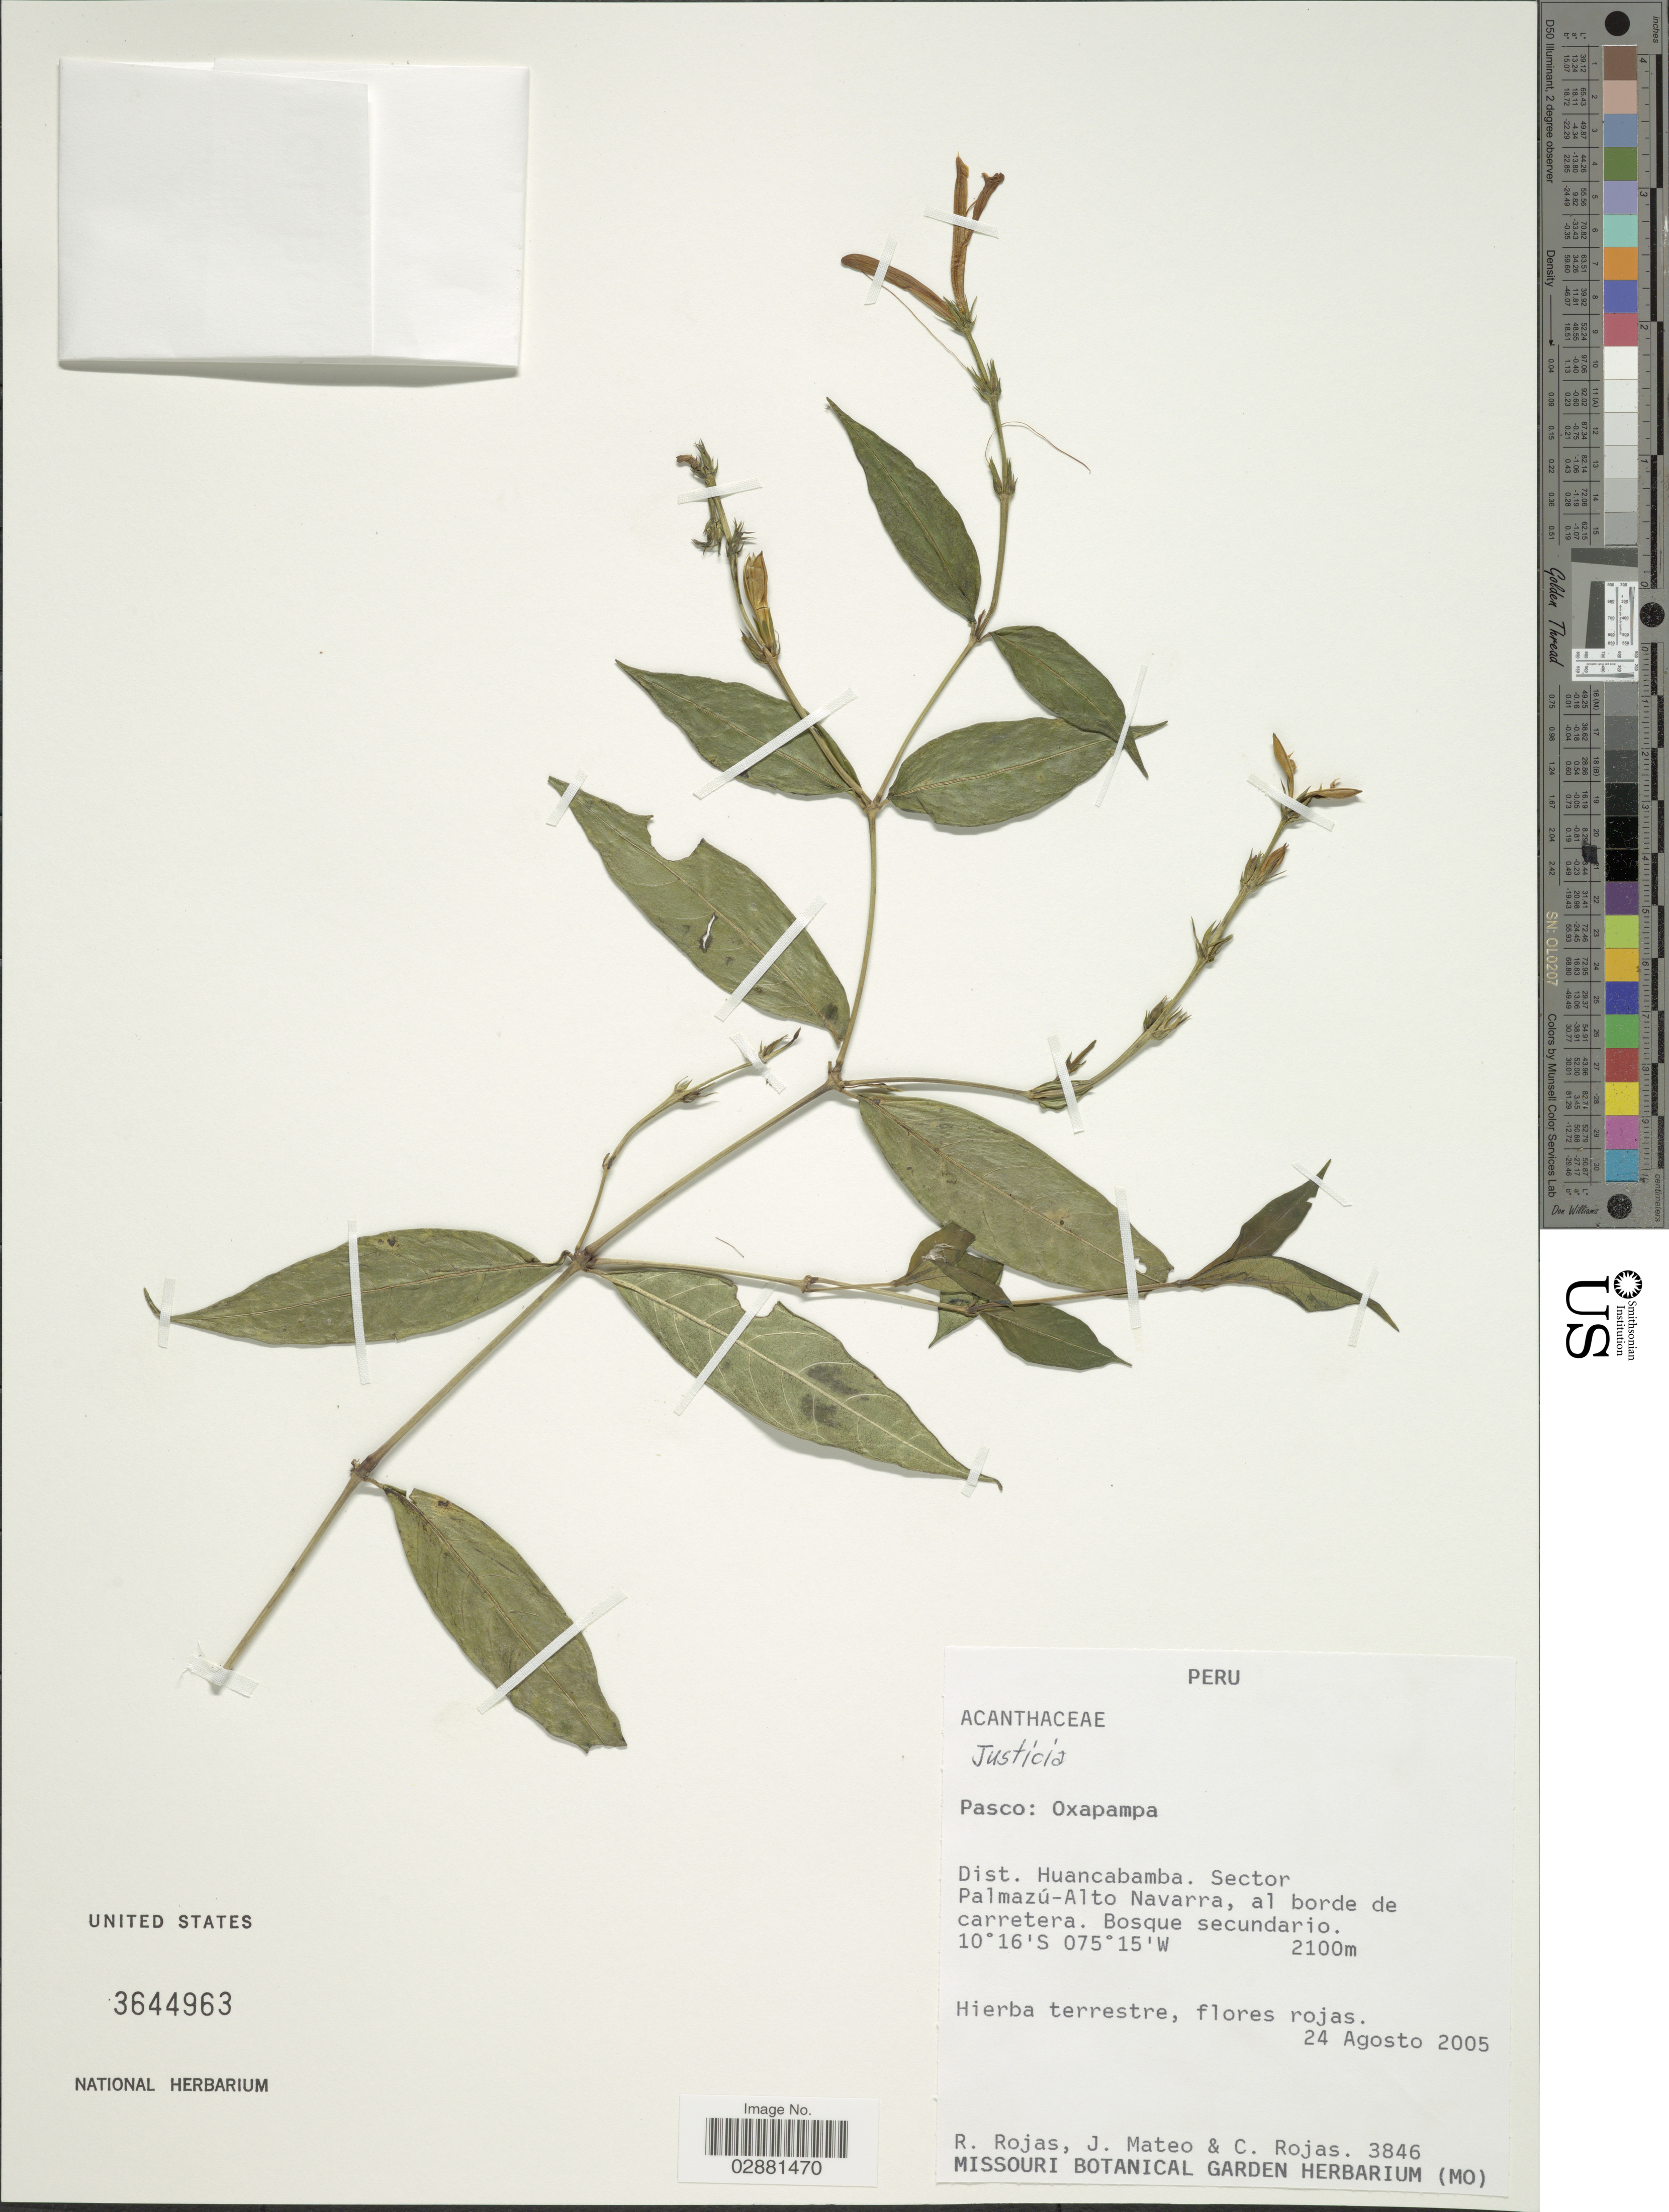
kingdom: Plantae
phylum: Tracheophyta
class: Magnoliopsida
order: Lamiales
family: Acanthaceae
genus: Justicia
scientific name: Justicia sp.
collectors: R. Rojas, J. Mateo & C. Rojas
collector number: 3846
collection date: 2005-08-24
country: Peru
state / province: Pasco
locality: Oxapampa, Dist. Huancabamba, Sector Palmazú-Alto Navarra, al borde de carretera.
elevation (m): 2100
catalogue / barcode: US 3644963